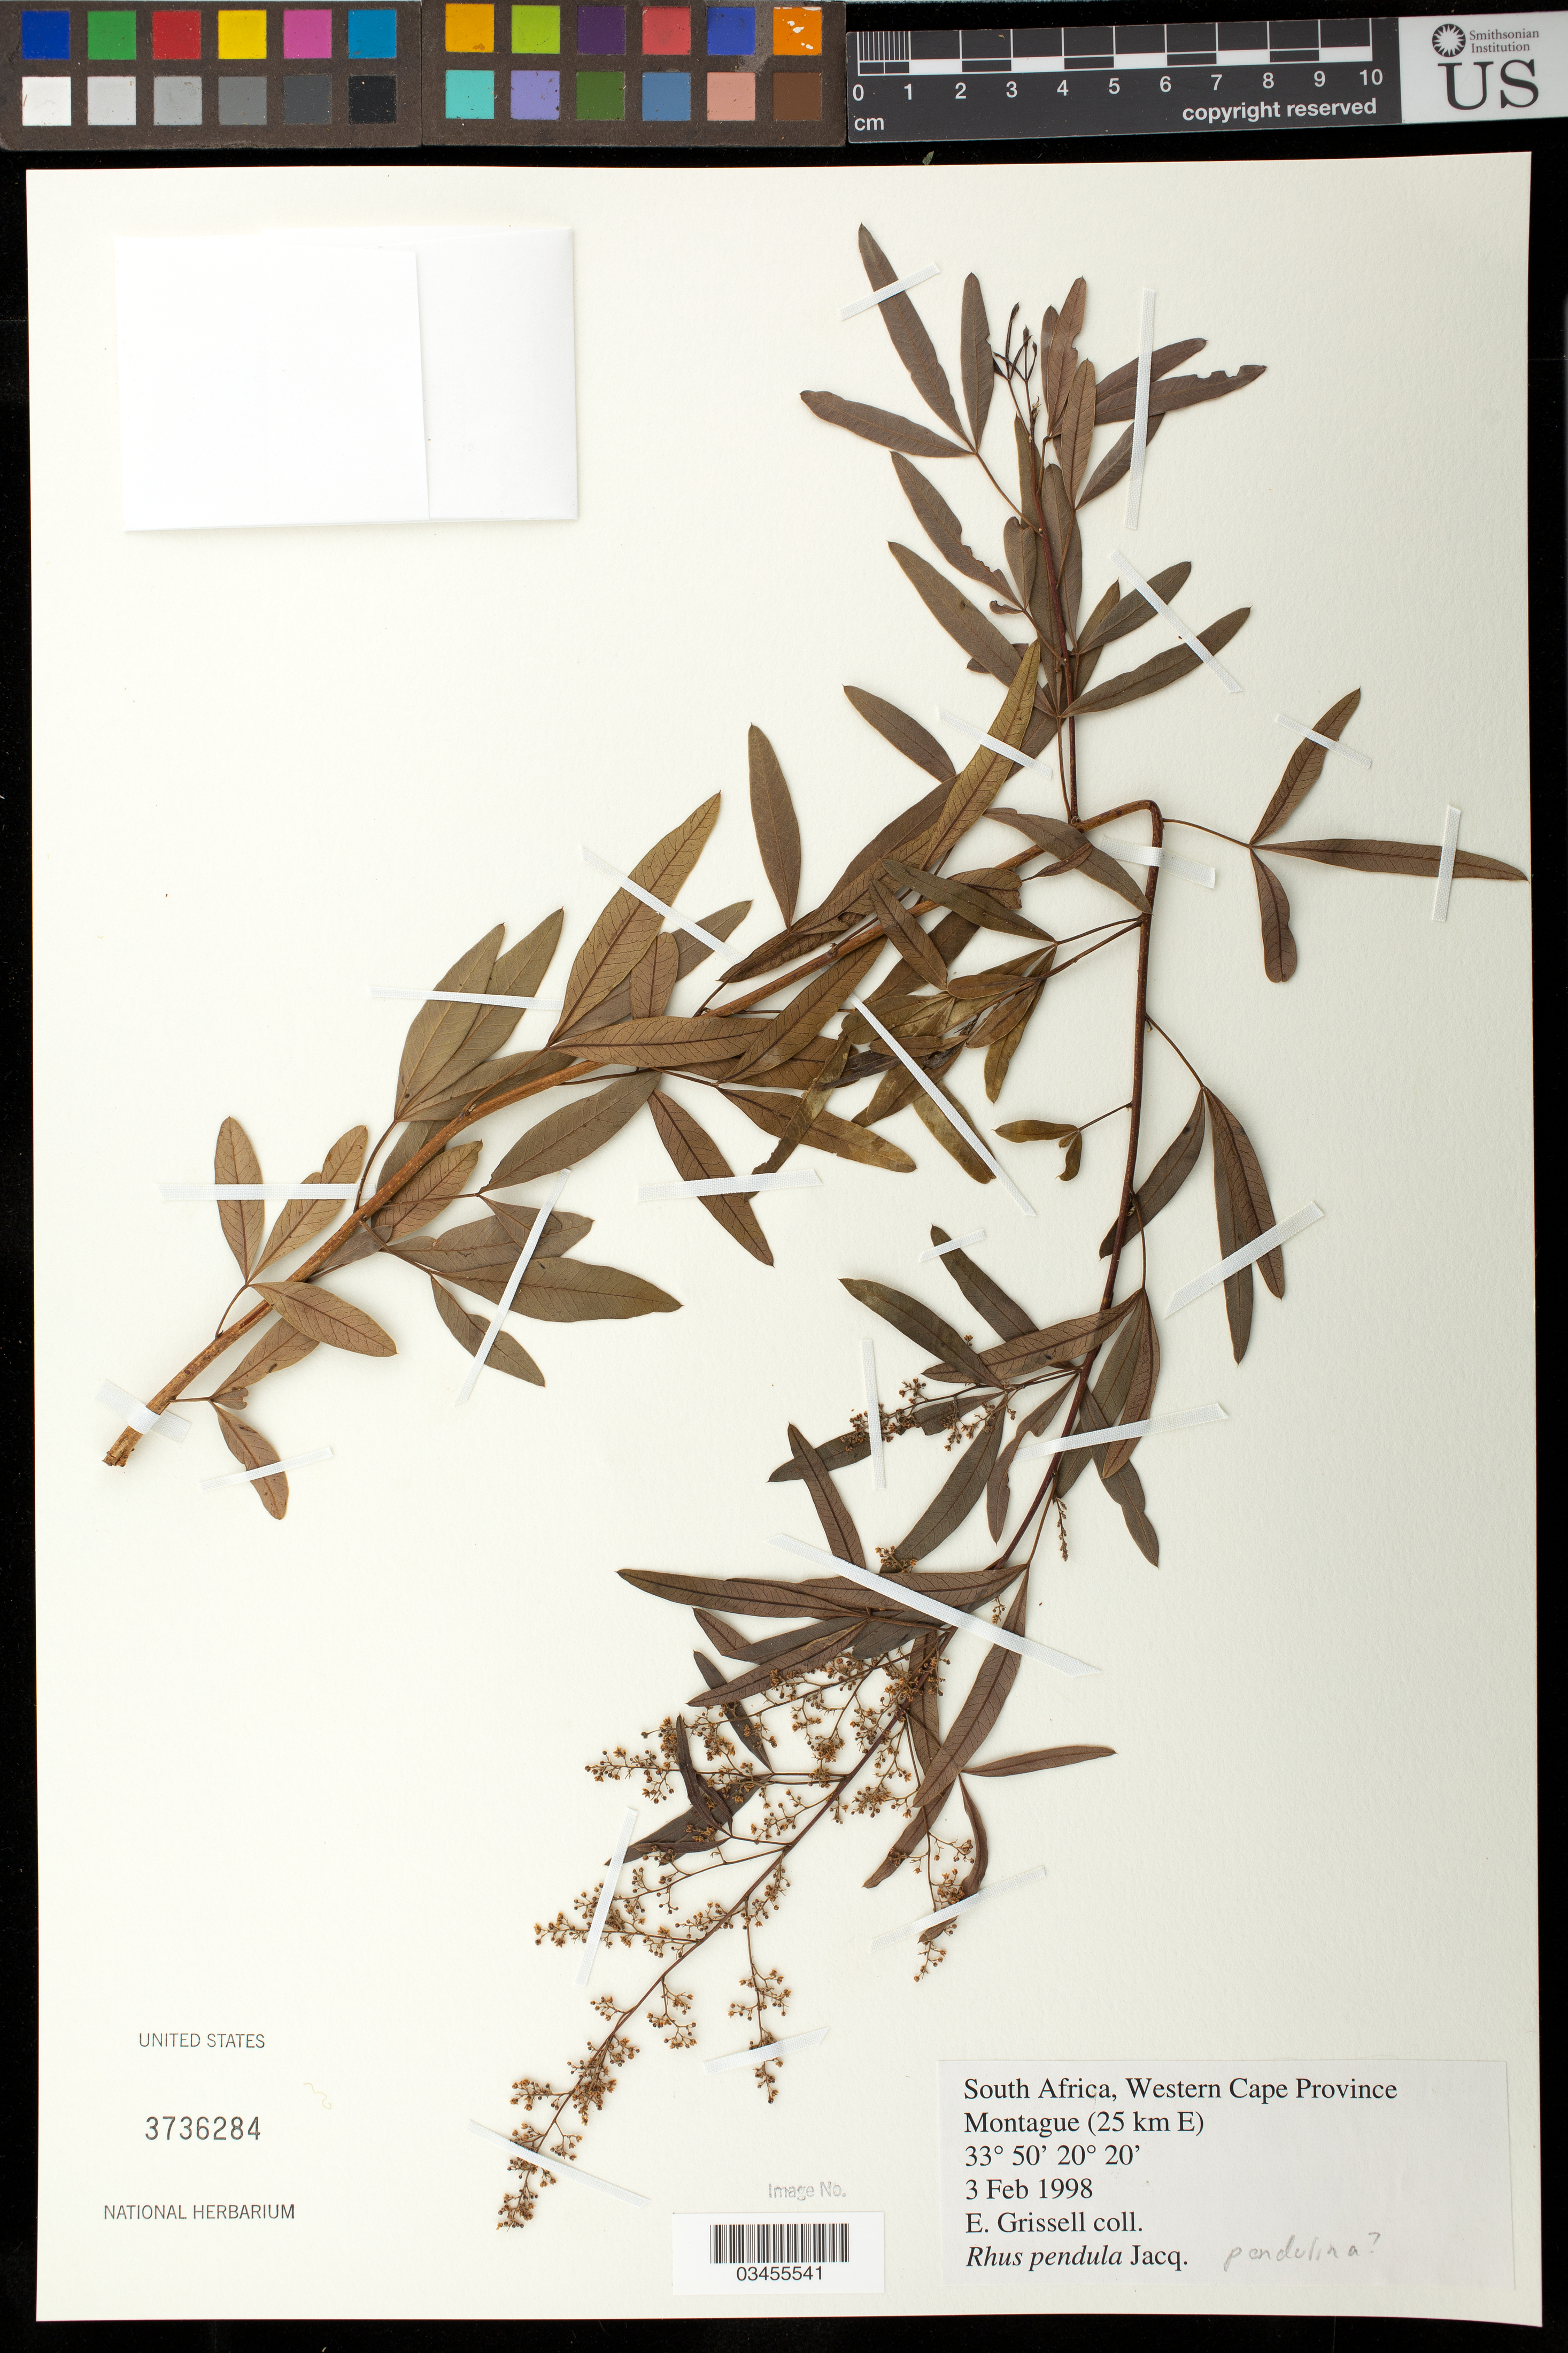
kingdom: Plantae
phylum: Tracheophyta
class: Magnoliopsida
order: Sapindales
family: Anacardiaceae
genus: Rhus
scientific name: Rhus pendulina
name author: Jacq.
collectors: E. Grissell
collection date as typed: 3 Feb 1998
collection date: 1998-02-03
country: South Africa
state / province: Western Cape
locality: Montague (25 km E)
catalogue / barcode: US 3736284